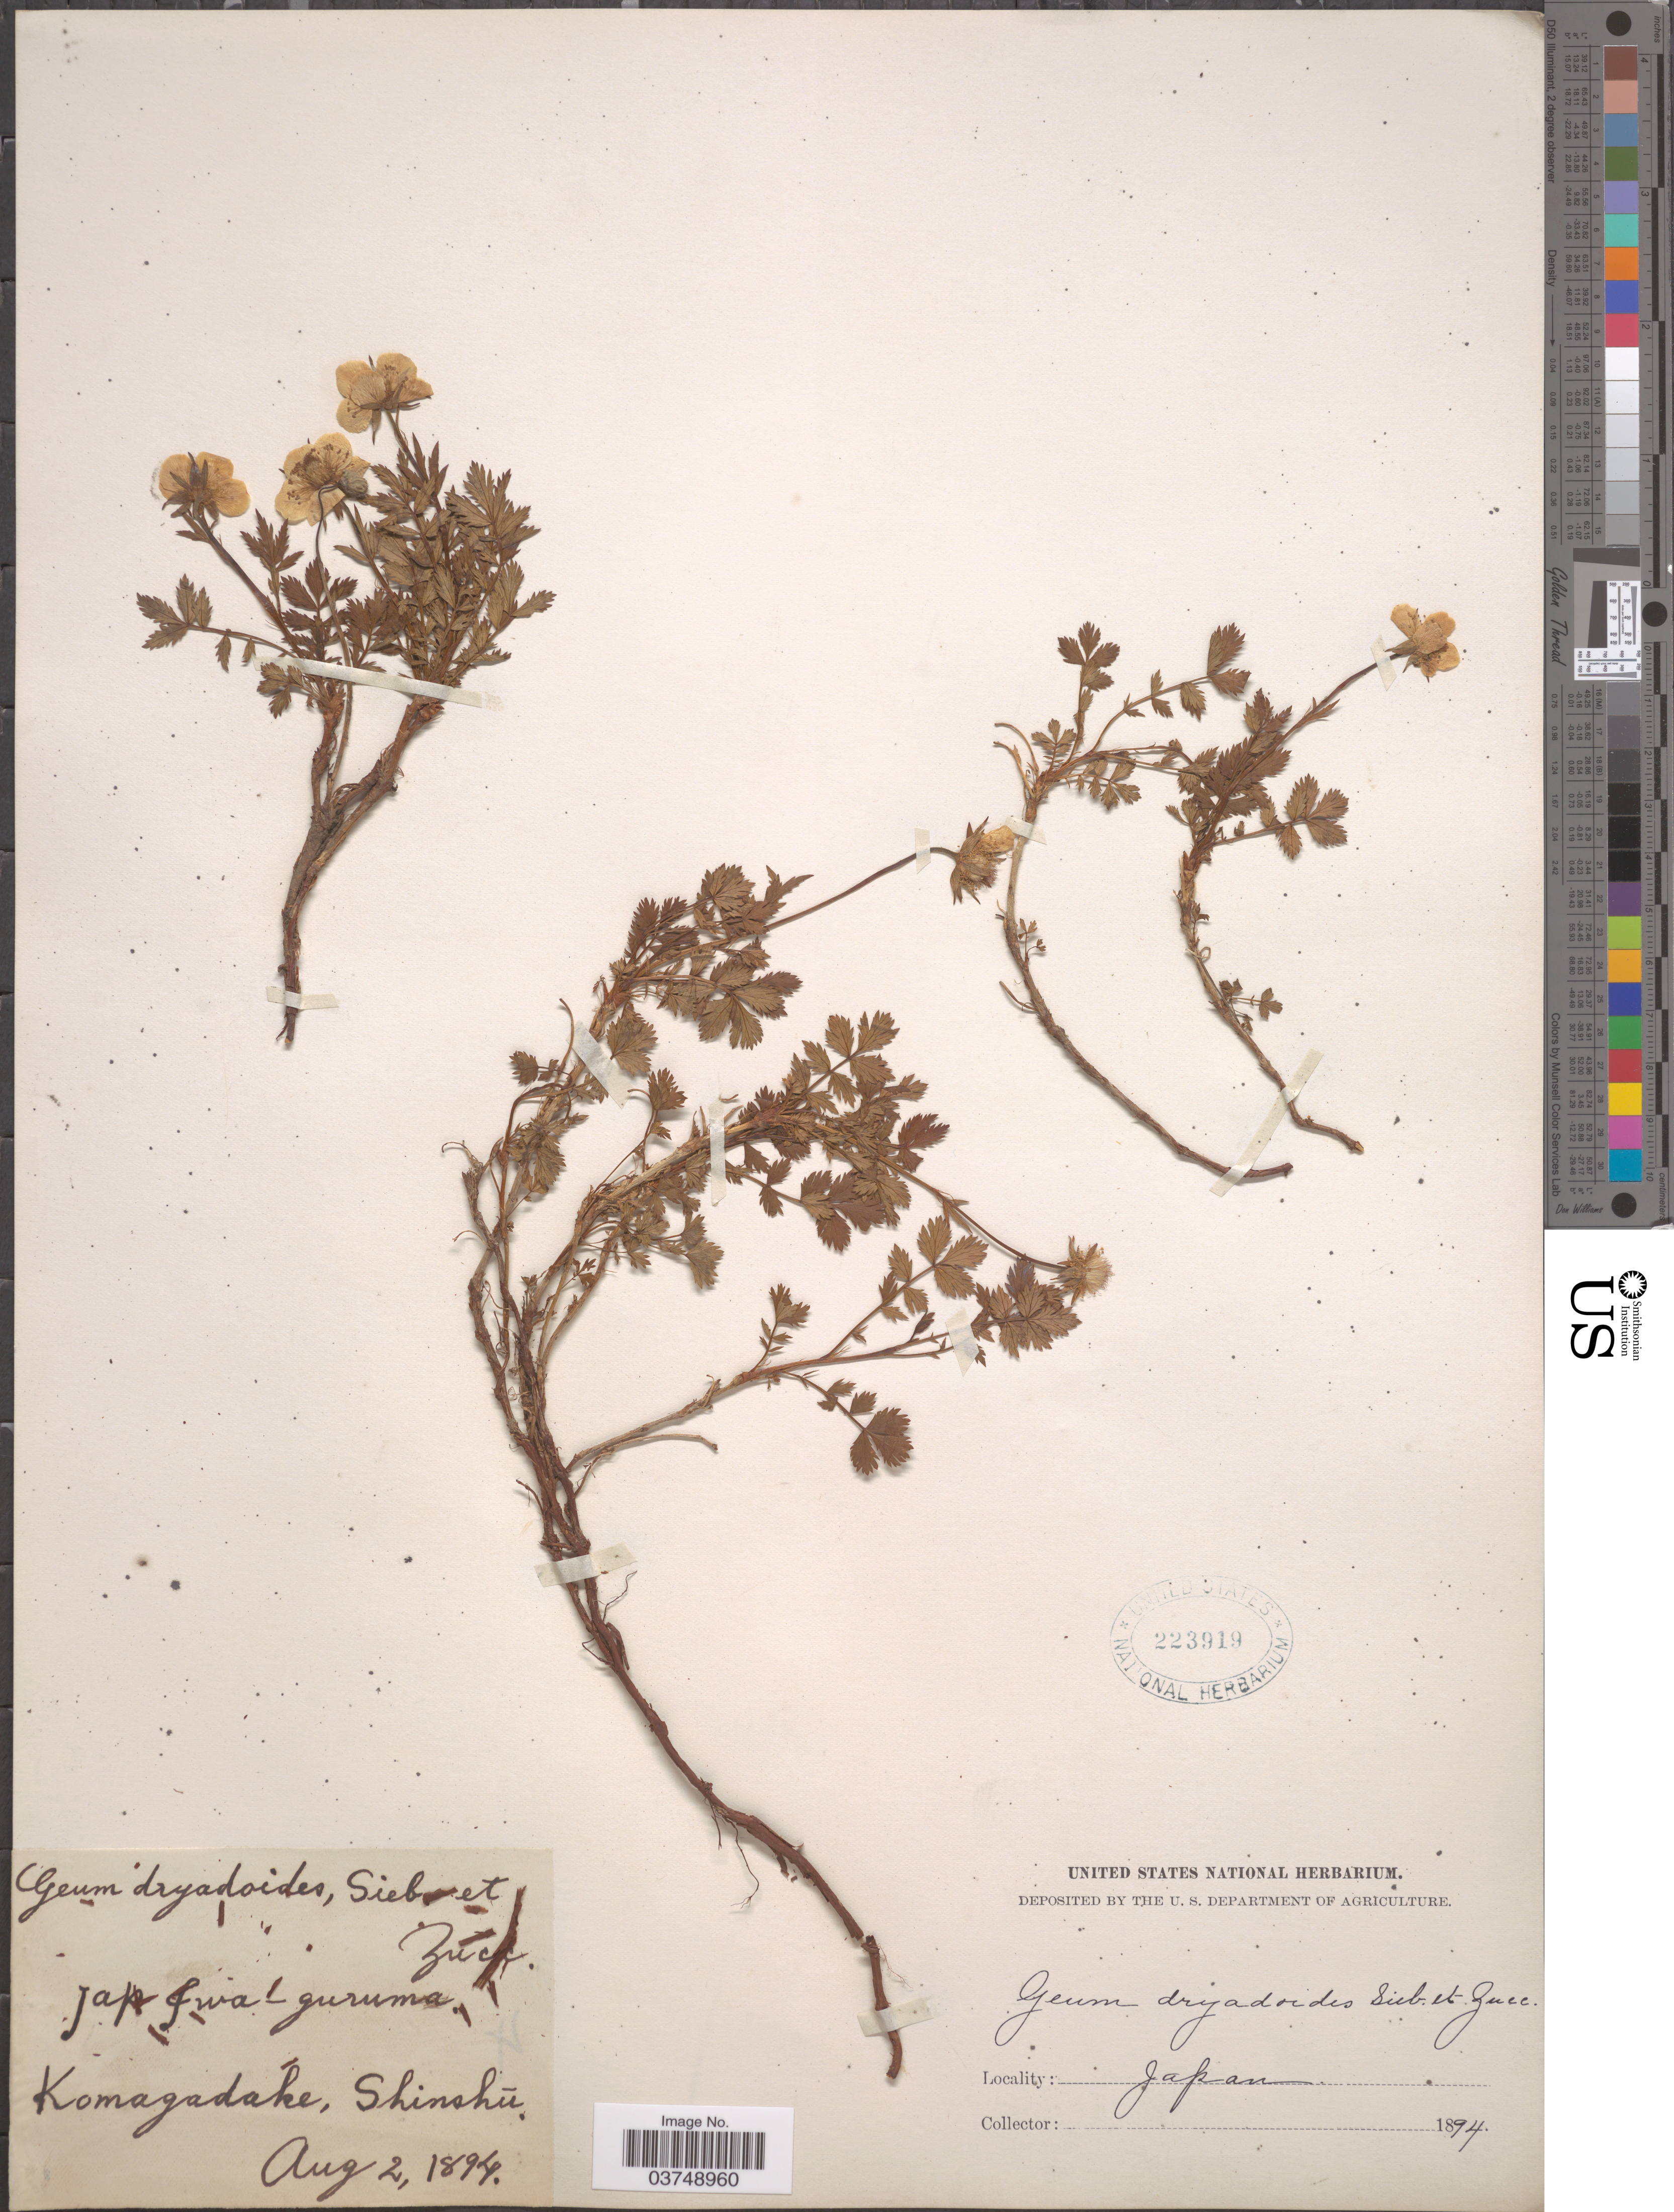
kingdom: Plantae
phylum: Tracheophyta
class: Magnoliopsida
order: Rosales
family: Rosaceae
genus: Sieversia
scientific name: Sieversia pentapetala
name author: (L.) Greene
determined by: Strong, Mark T., (BOT), Smithsonian Institution - National Museum of Natural History (UNITED STATES)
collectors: ex herb. United States National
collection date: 1894-08-02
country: Japan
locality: Komagadake, Shinshū.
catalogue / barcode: US 223919